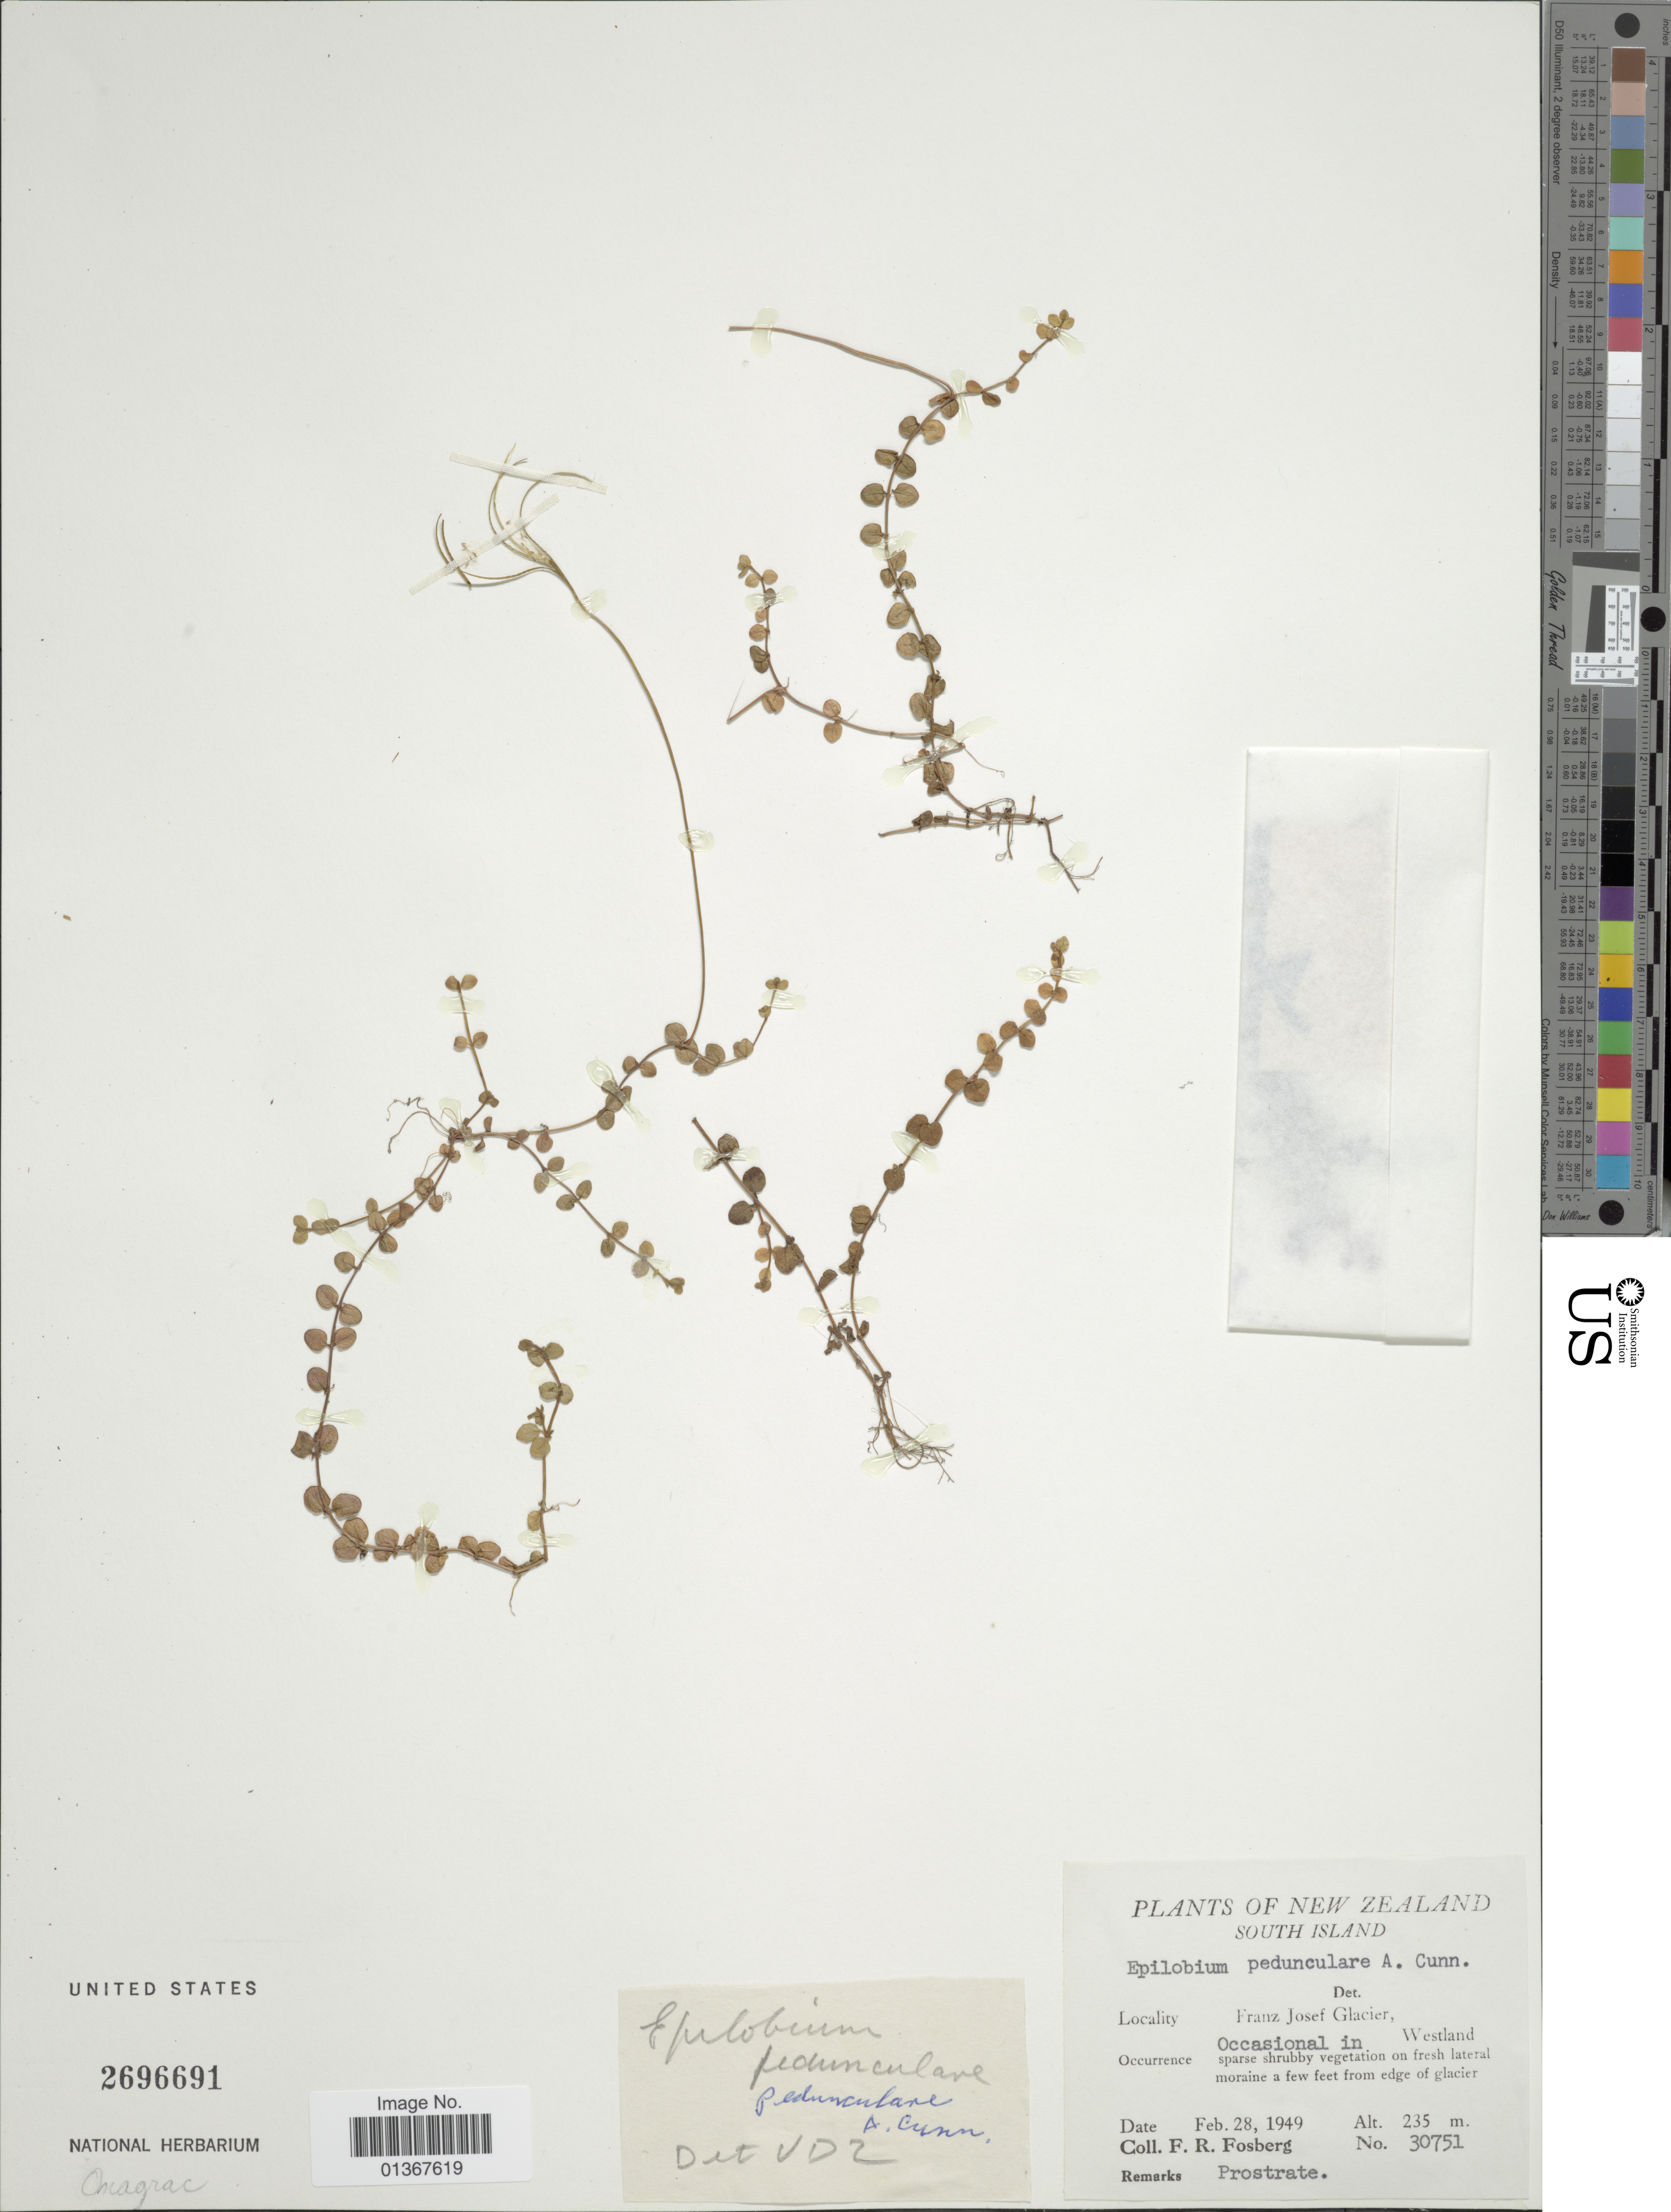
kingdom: Plantae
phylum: Tracheophyta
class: Magnoliopsida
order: Myrtales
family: Onagraceae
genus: Epilobium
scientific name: Epilobium pedunculare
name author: A. Cunn.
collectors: F. R. Fosberg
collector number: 30751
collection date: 1949-02-28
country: New Zealand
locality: South Island. Franz Josef Glacier, occasional in Westland.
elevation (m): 235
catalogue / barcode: US 2696691